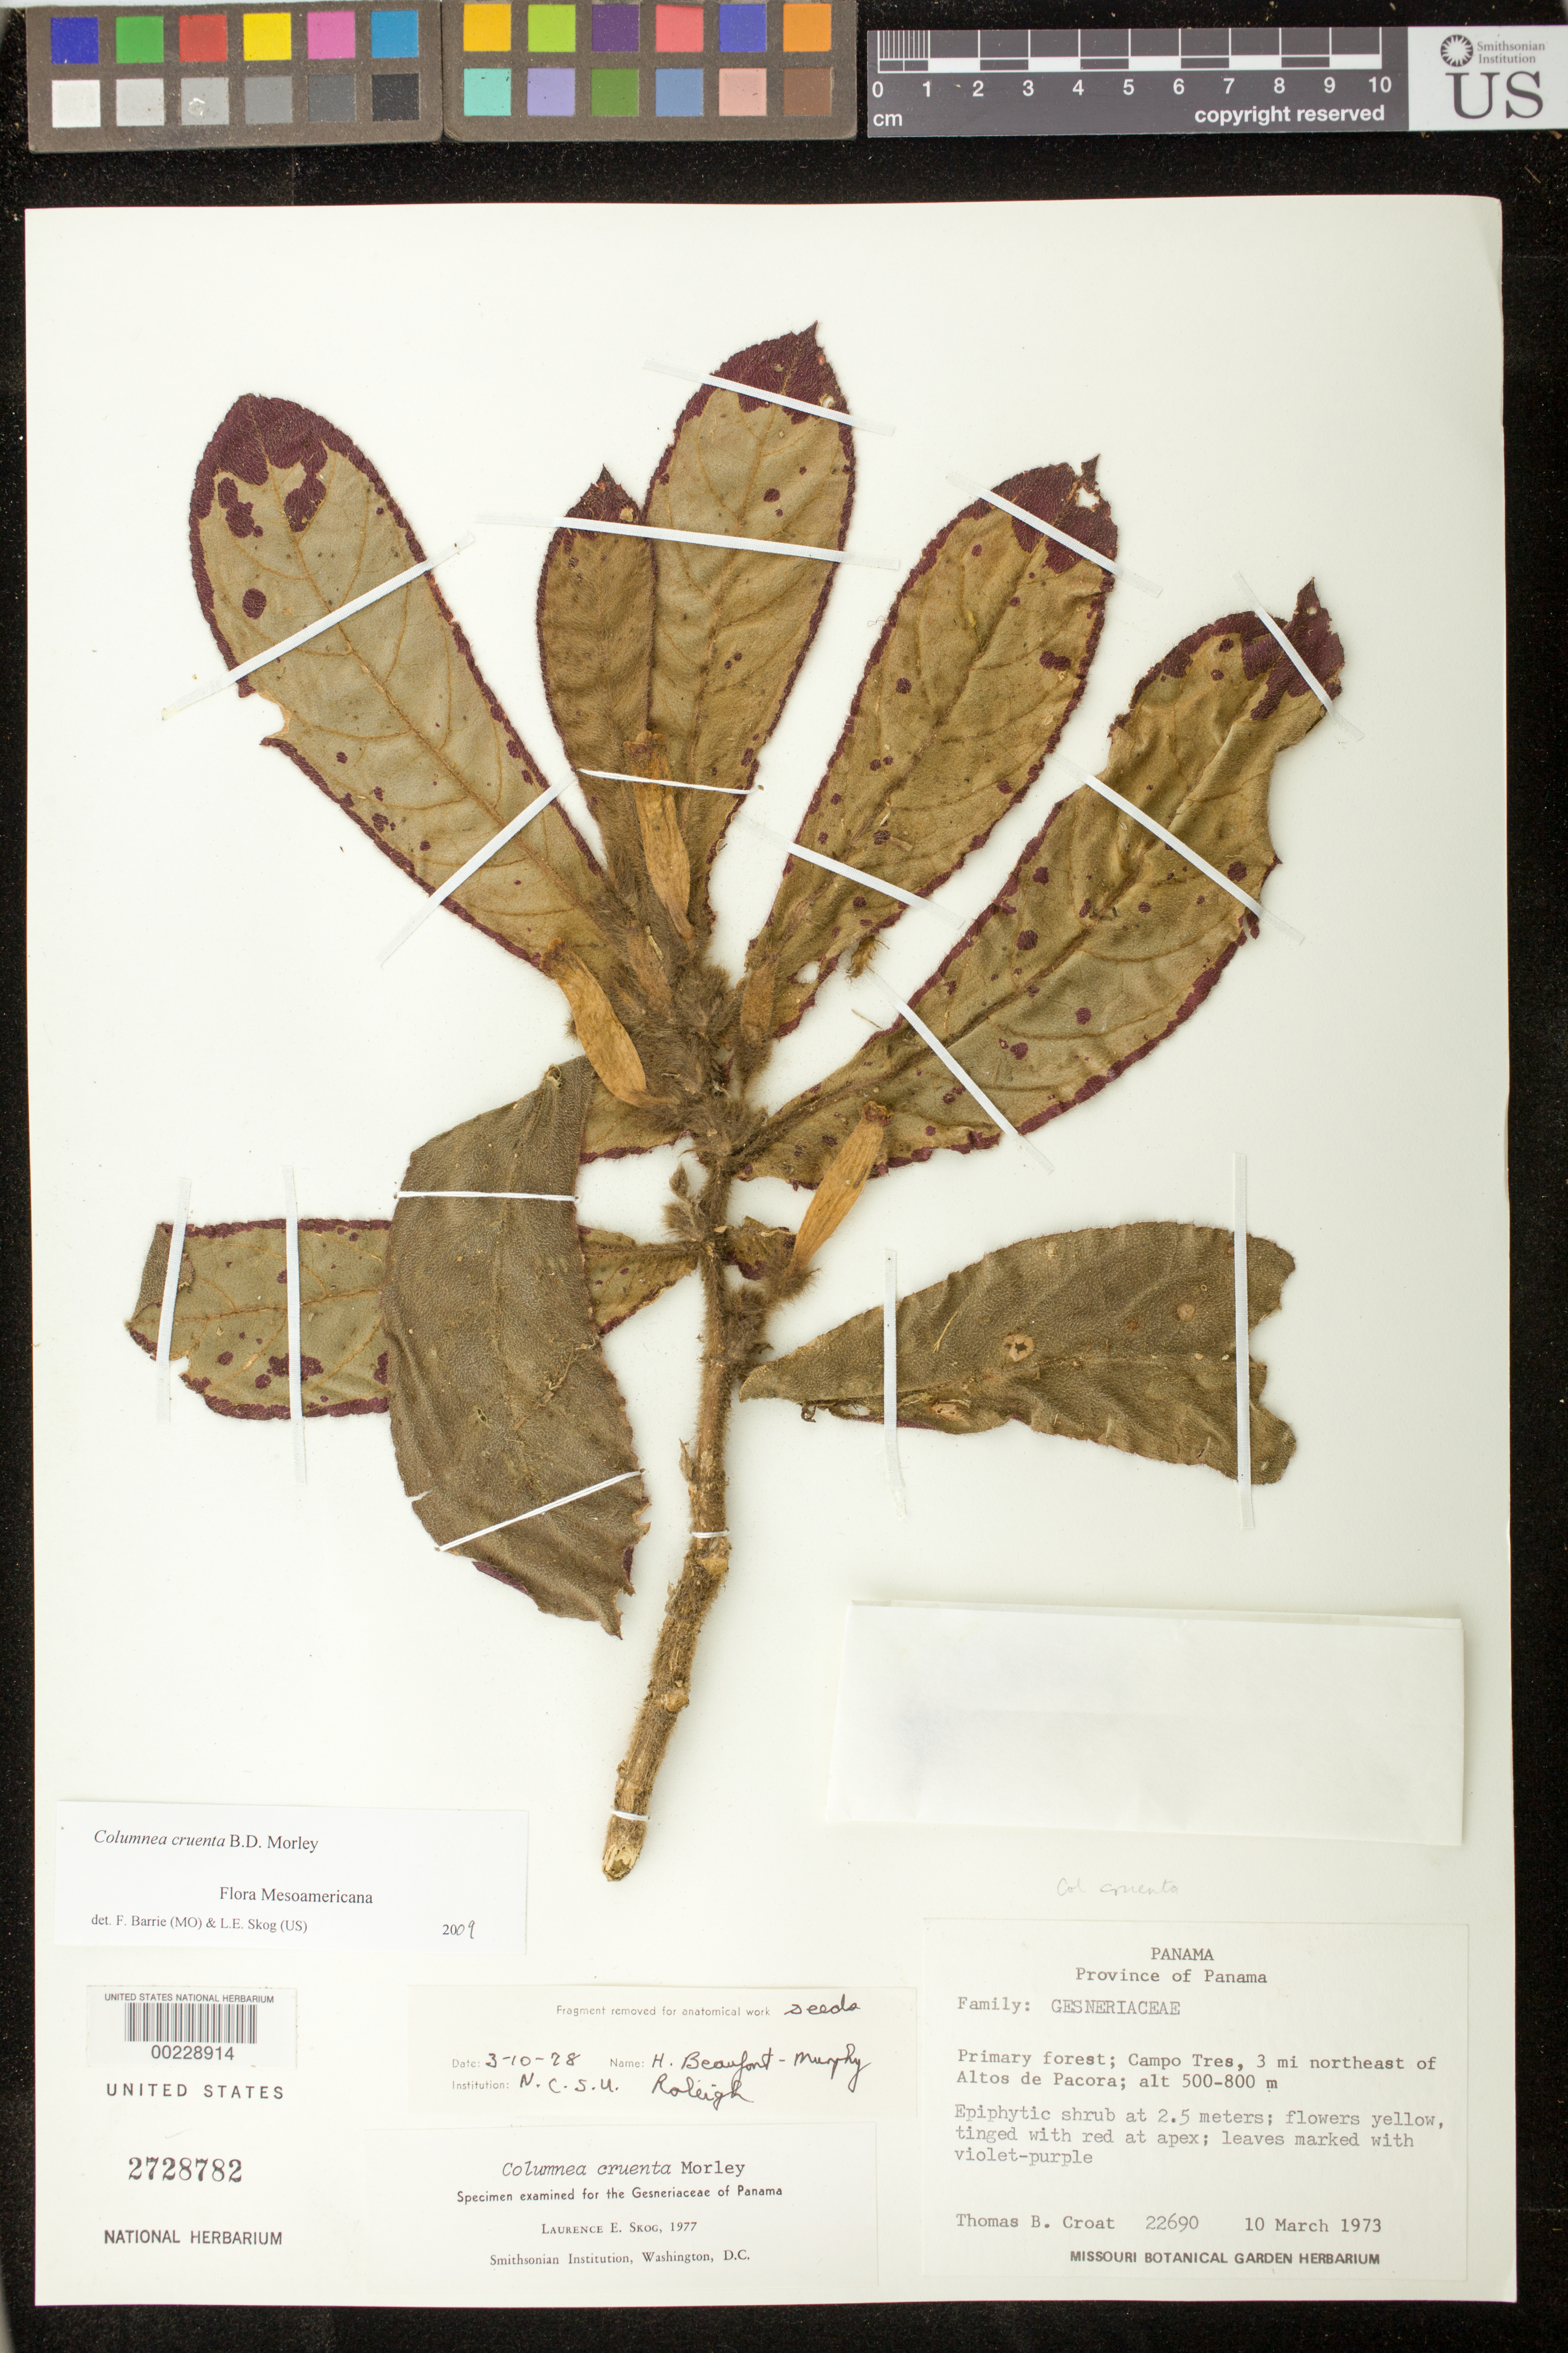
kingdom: Plantae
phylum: Tracheophyta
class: Magnoliopsida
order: Lamiales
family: Gesneriaceae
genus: Columnea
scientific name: Columnea cruenta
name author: B.D. Morley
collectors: T. B. Croat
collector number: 22690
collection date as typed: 10 Mar 1973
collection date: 1973-03-10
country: Panama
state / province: Panamá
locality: Campo tres, 3 mi NE of Altos de Pacora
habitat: Primary forest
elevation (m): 500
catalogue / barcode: US 2728782